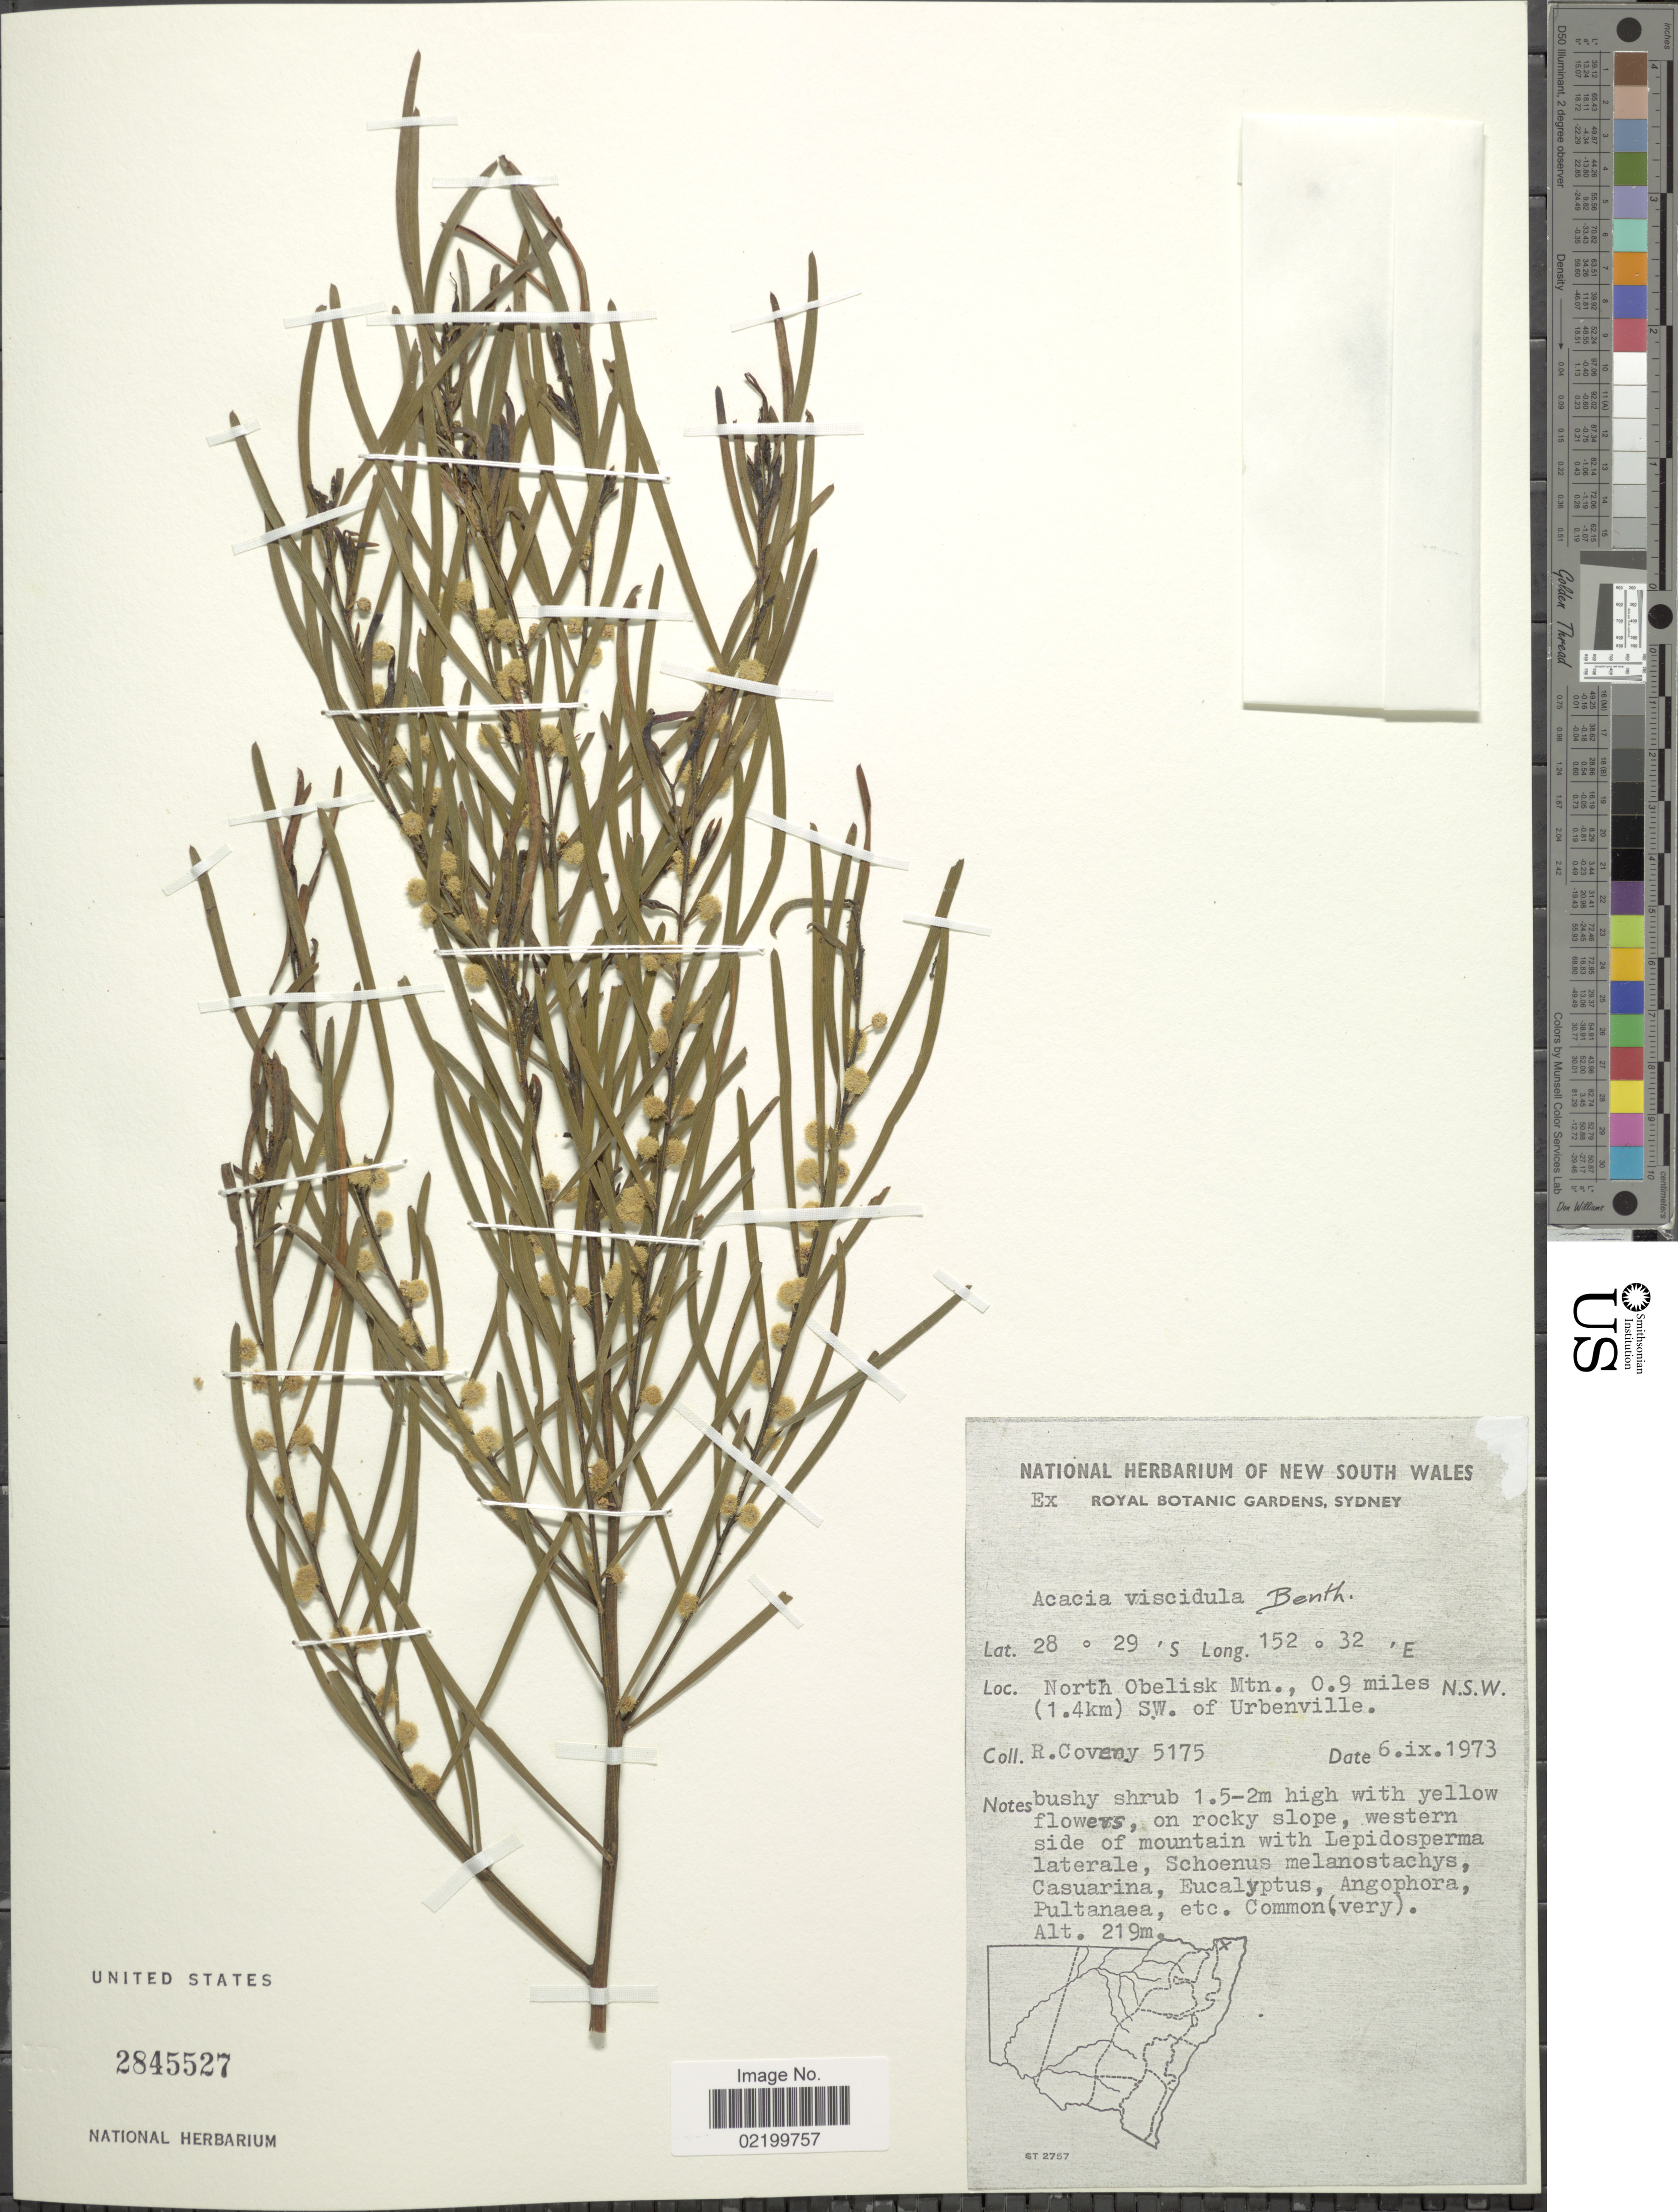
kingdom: Plantae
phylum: Tracheophyta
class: Magnoliopsida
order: Fabales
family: Fabaceae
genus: Acacia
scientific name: Acacia viscidula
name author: Benth.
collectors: R. Coveny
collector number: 5175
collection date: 1973-09-06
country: Australia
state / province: New South Wales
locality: North Obelisk Mtn., 0.9 miles (1.4km) SW. of Urbenville.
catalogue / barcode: US 2845527